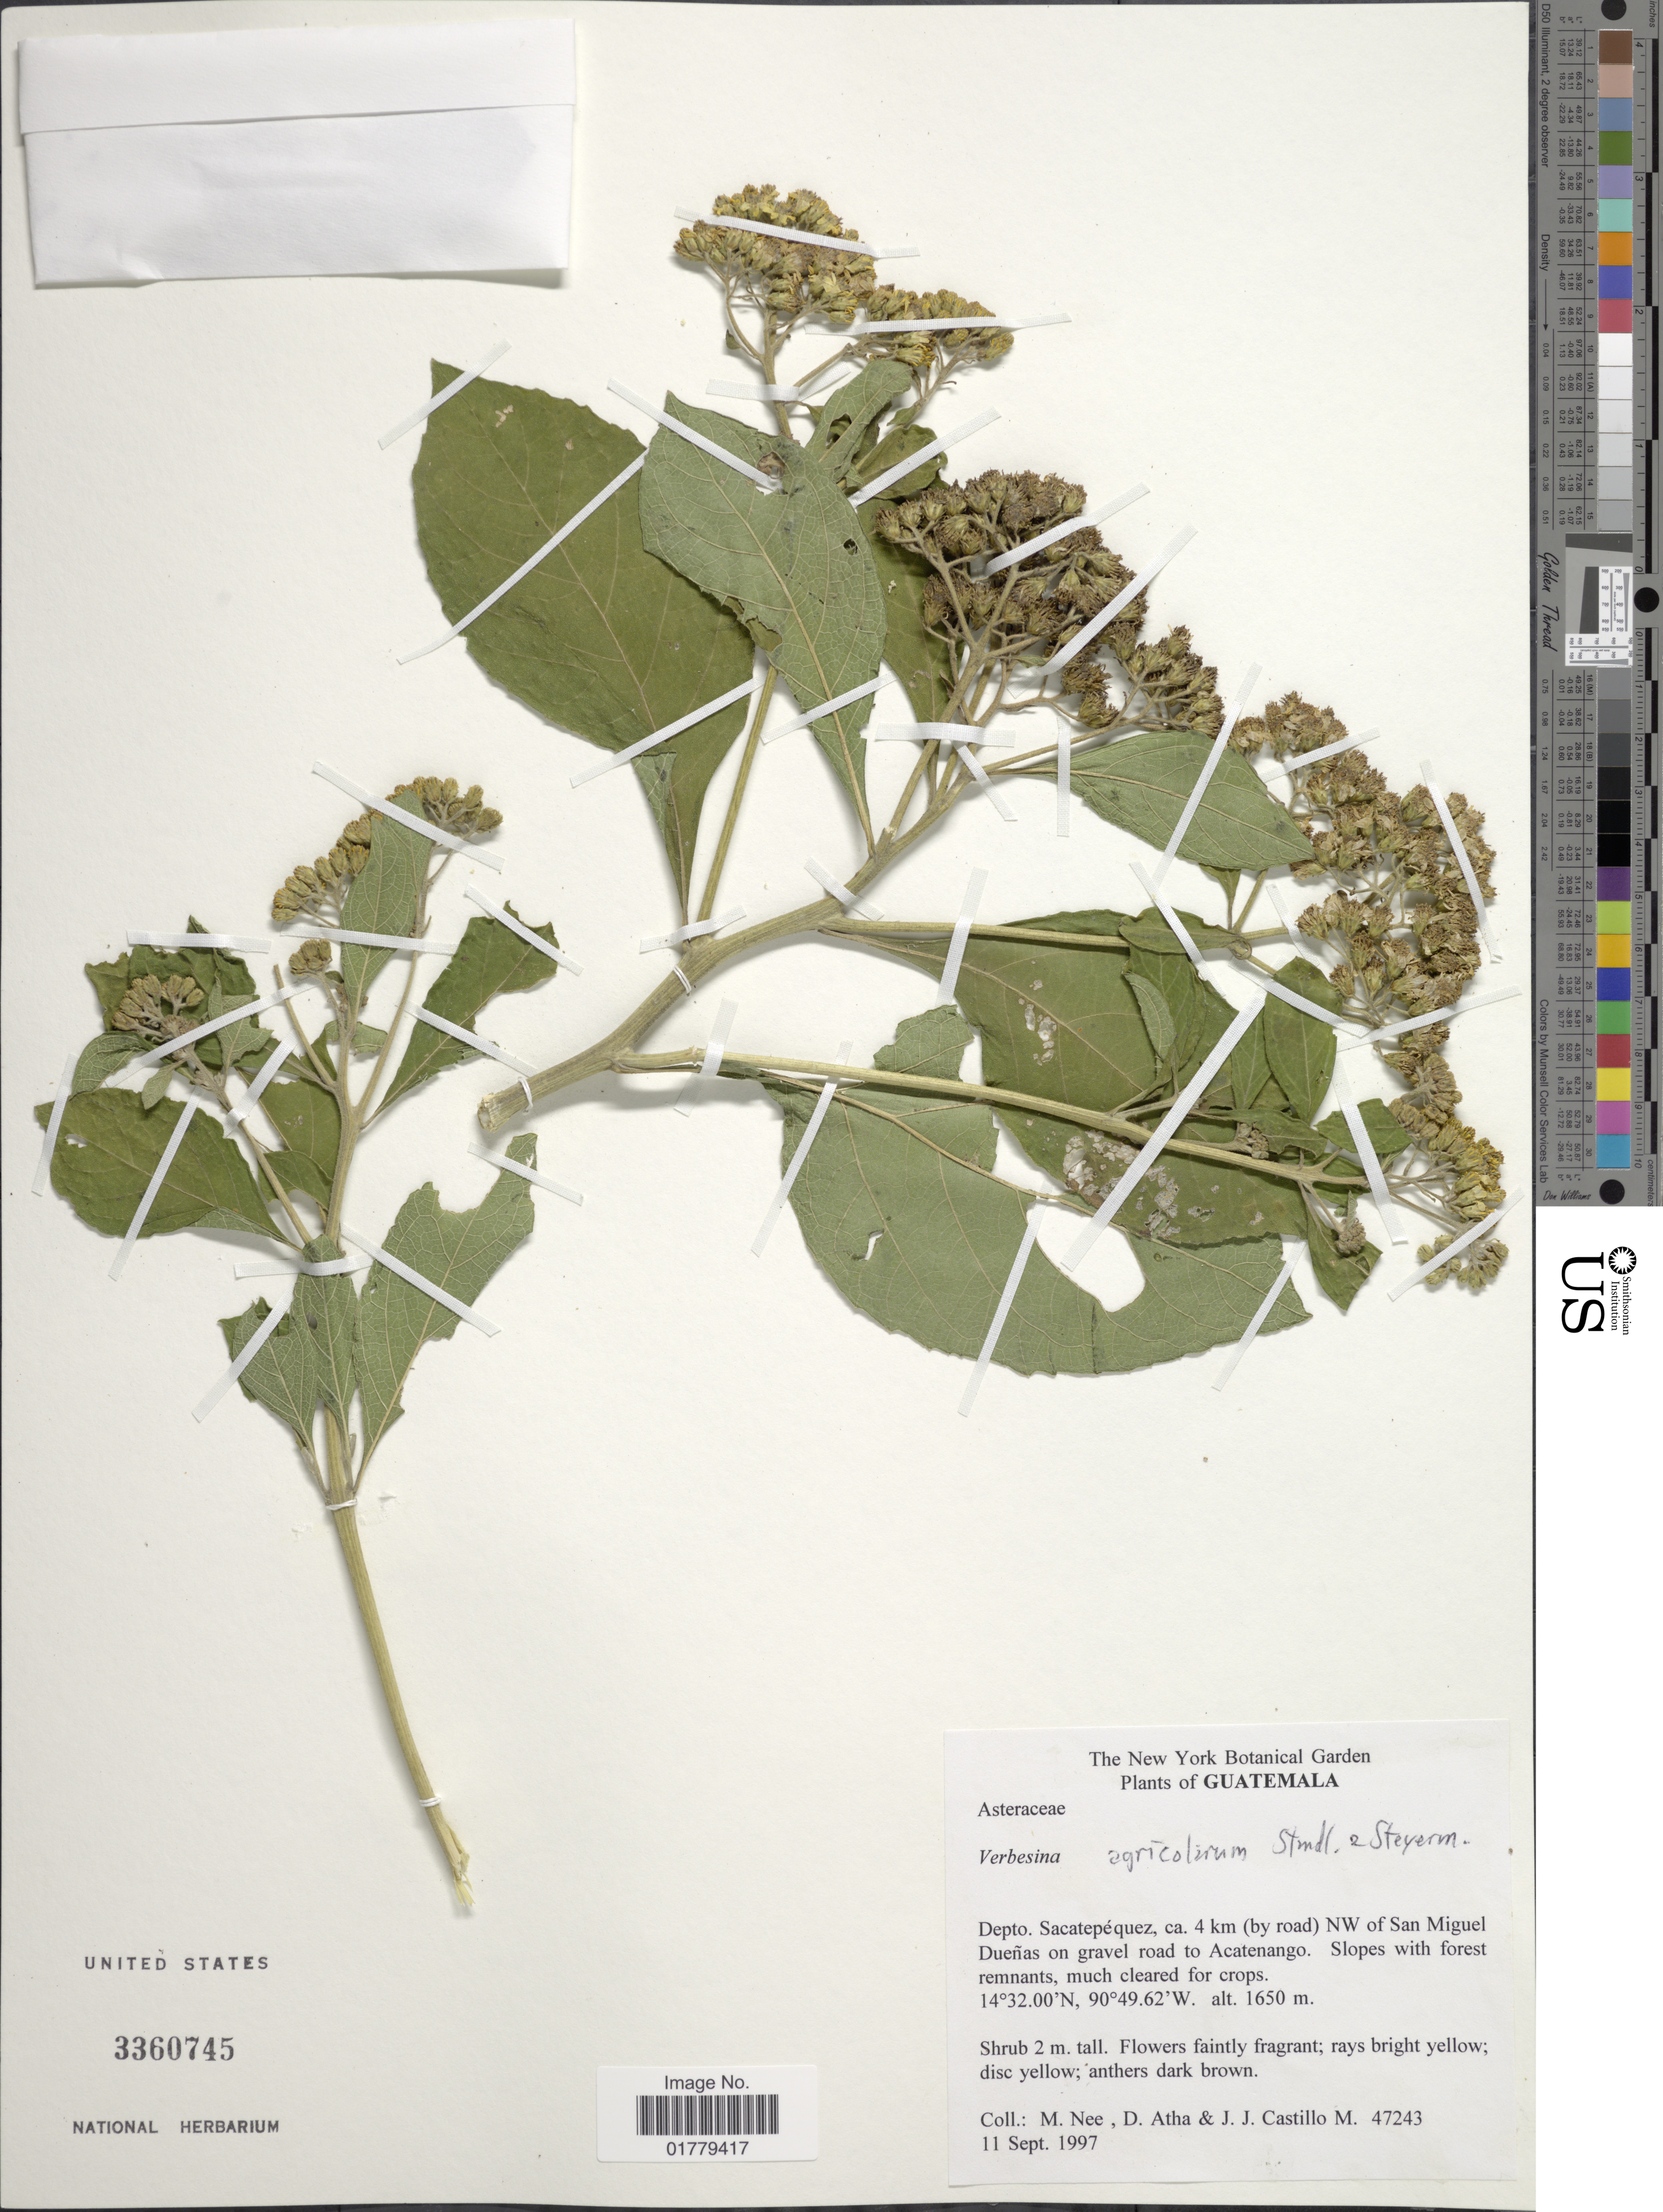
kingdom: Plantae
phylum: Tracheophyta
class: Magnoliopsida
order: Asterales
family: Asteraceae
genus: Verbesina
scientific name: Verbesina agricolarum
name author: Standl. & Steyerm.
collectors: M. Nee, D. Atha & J. Castillo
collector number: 47243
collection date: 1997-09-11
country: Guatemala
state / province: Sacatepéquez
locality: Depto. Sacatepéquez, ca 4 km (by road) NW of San Miguel Dueñas on gravel road to Acatenango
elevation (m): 1650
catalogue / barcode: US 3360745